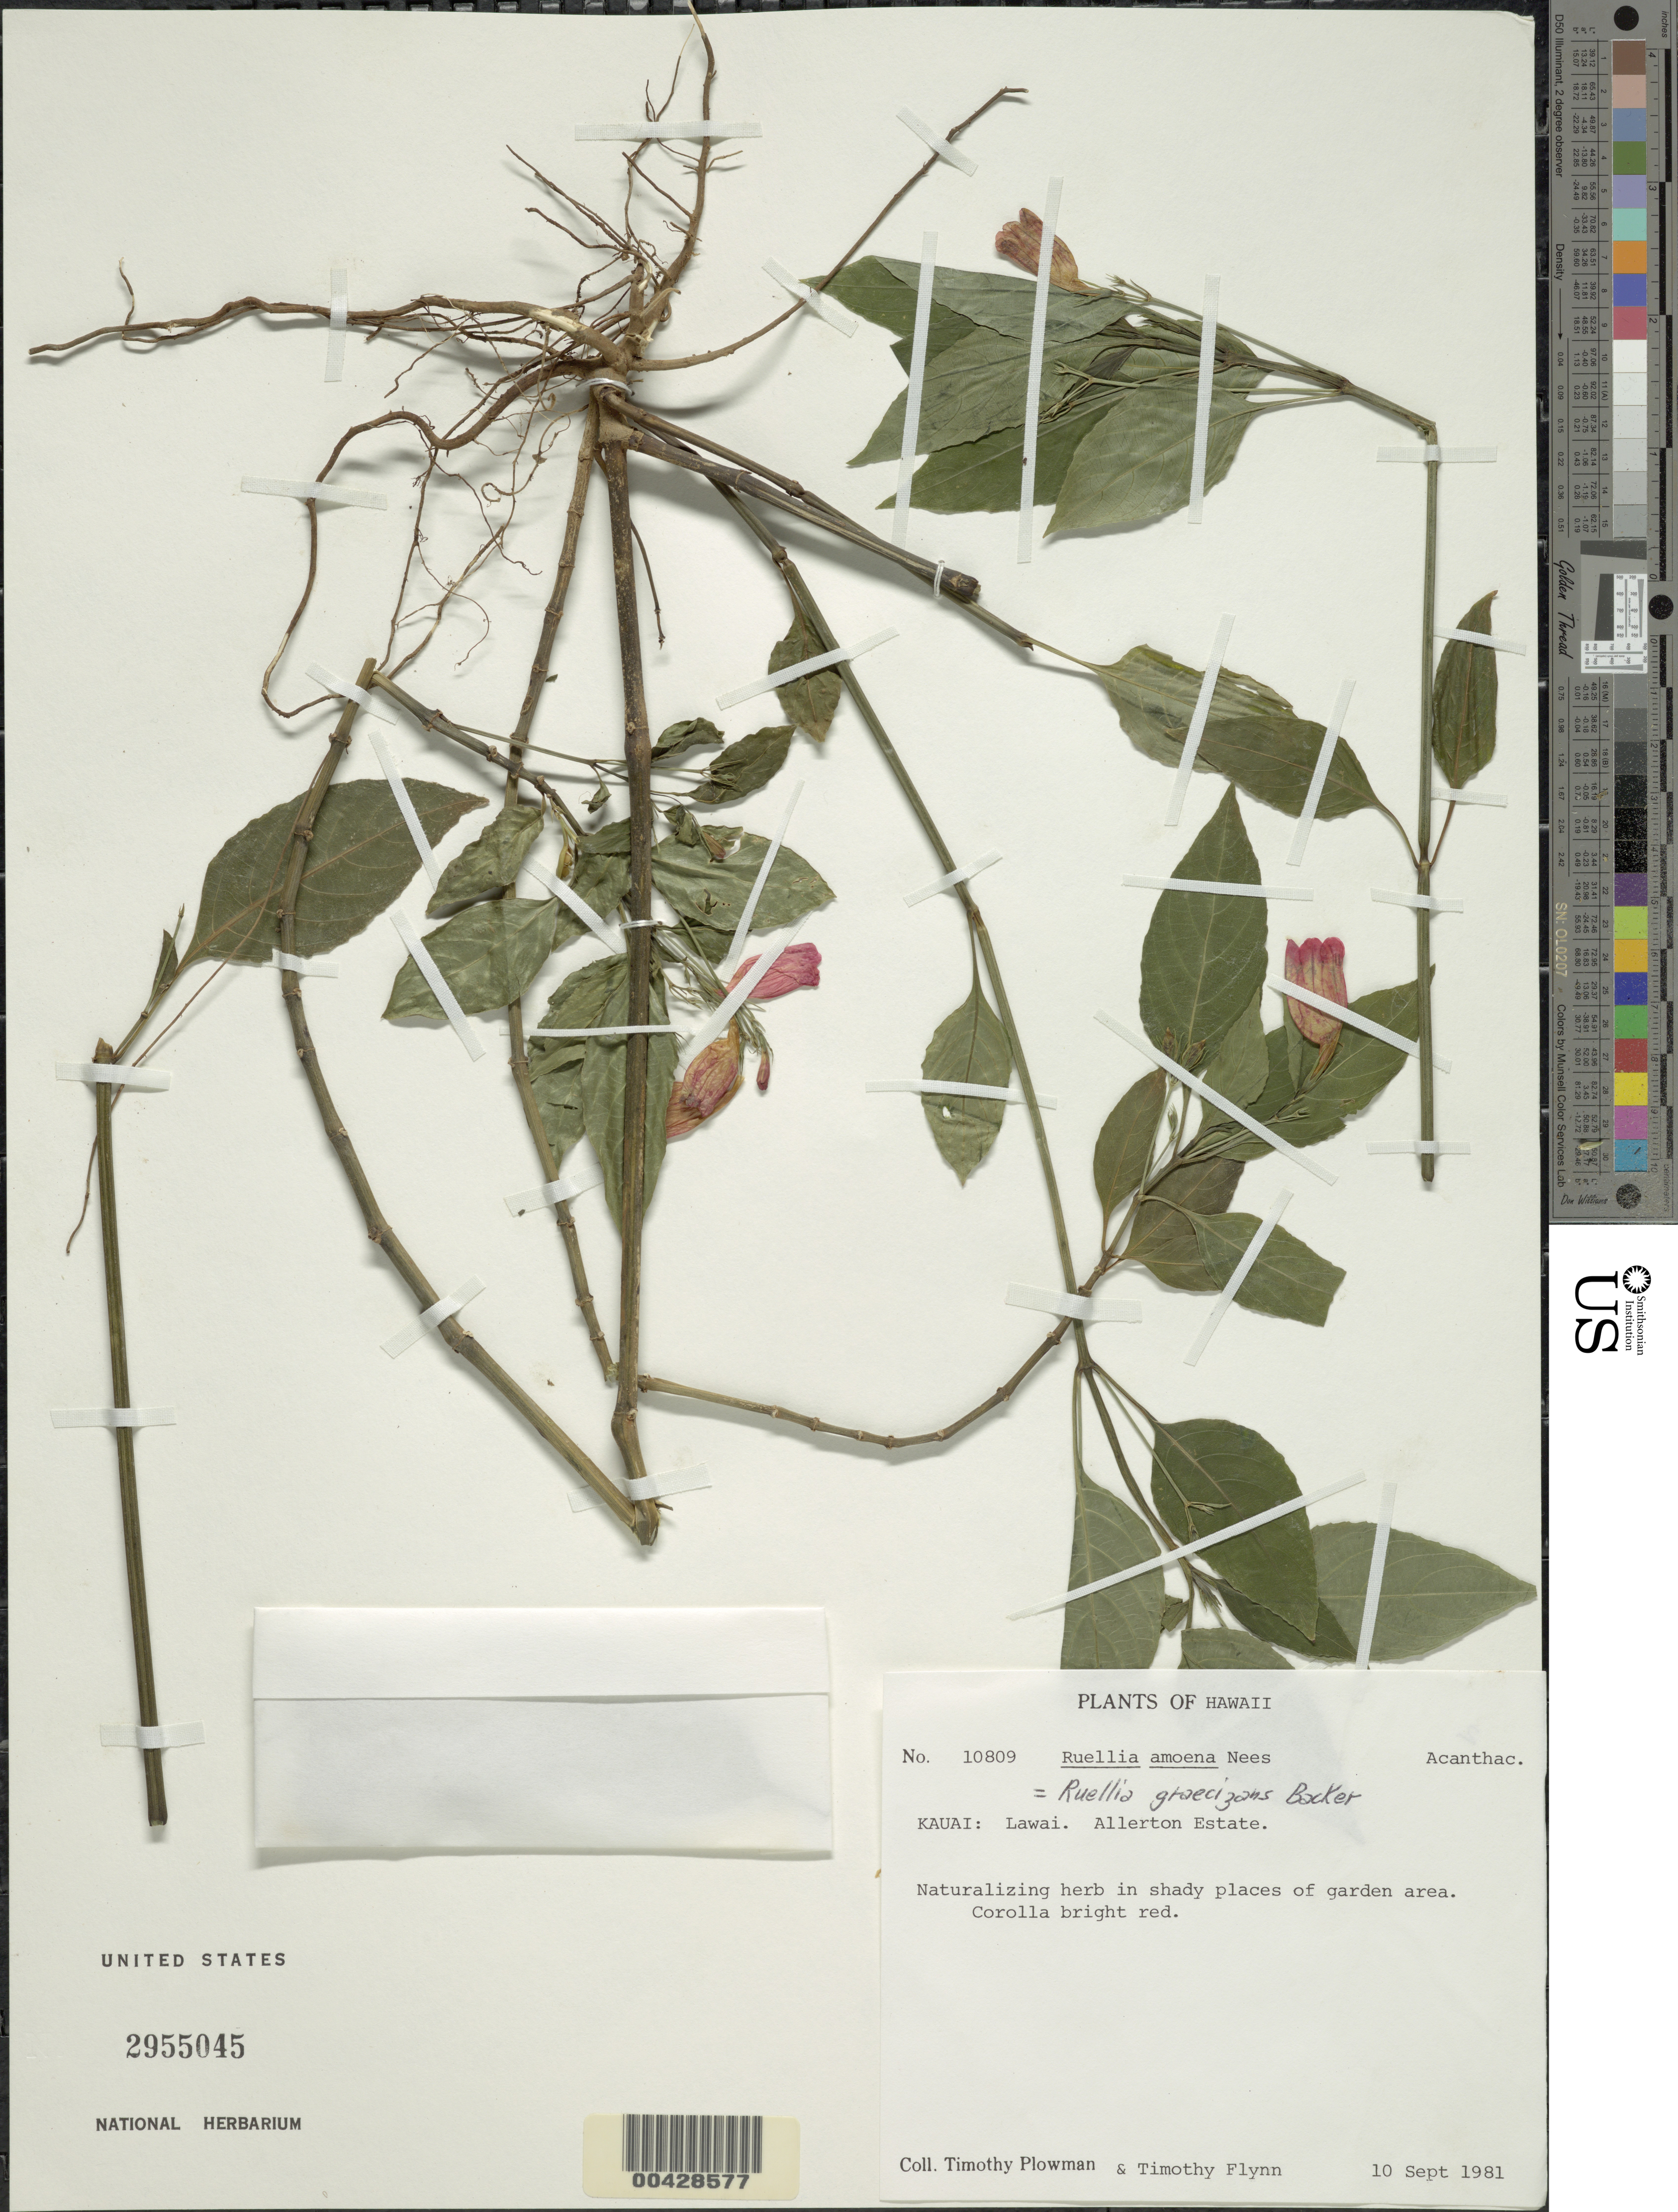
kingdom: Plantae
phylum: Tracheophyta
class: Magnoliopsida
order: Lamiales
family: Acanthaceae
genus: Ruellia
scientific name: Ruellia brevifolia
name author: (Pohl) C. Ezcurra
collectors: T. Plowman & T. W. Flynn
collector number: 10809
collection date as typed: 10 Sep 1981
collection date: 1981-09-10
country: United States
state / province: Hawaii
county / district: Kauai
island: Kaua'i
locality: Lawai, Allerton Estate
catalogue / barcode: US 2955045